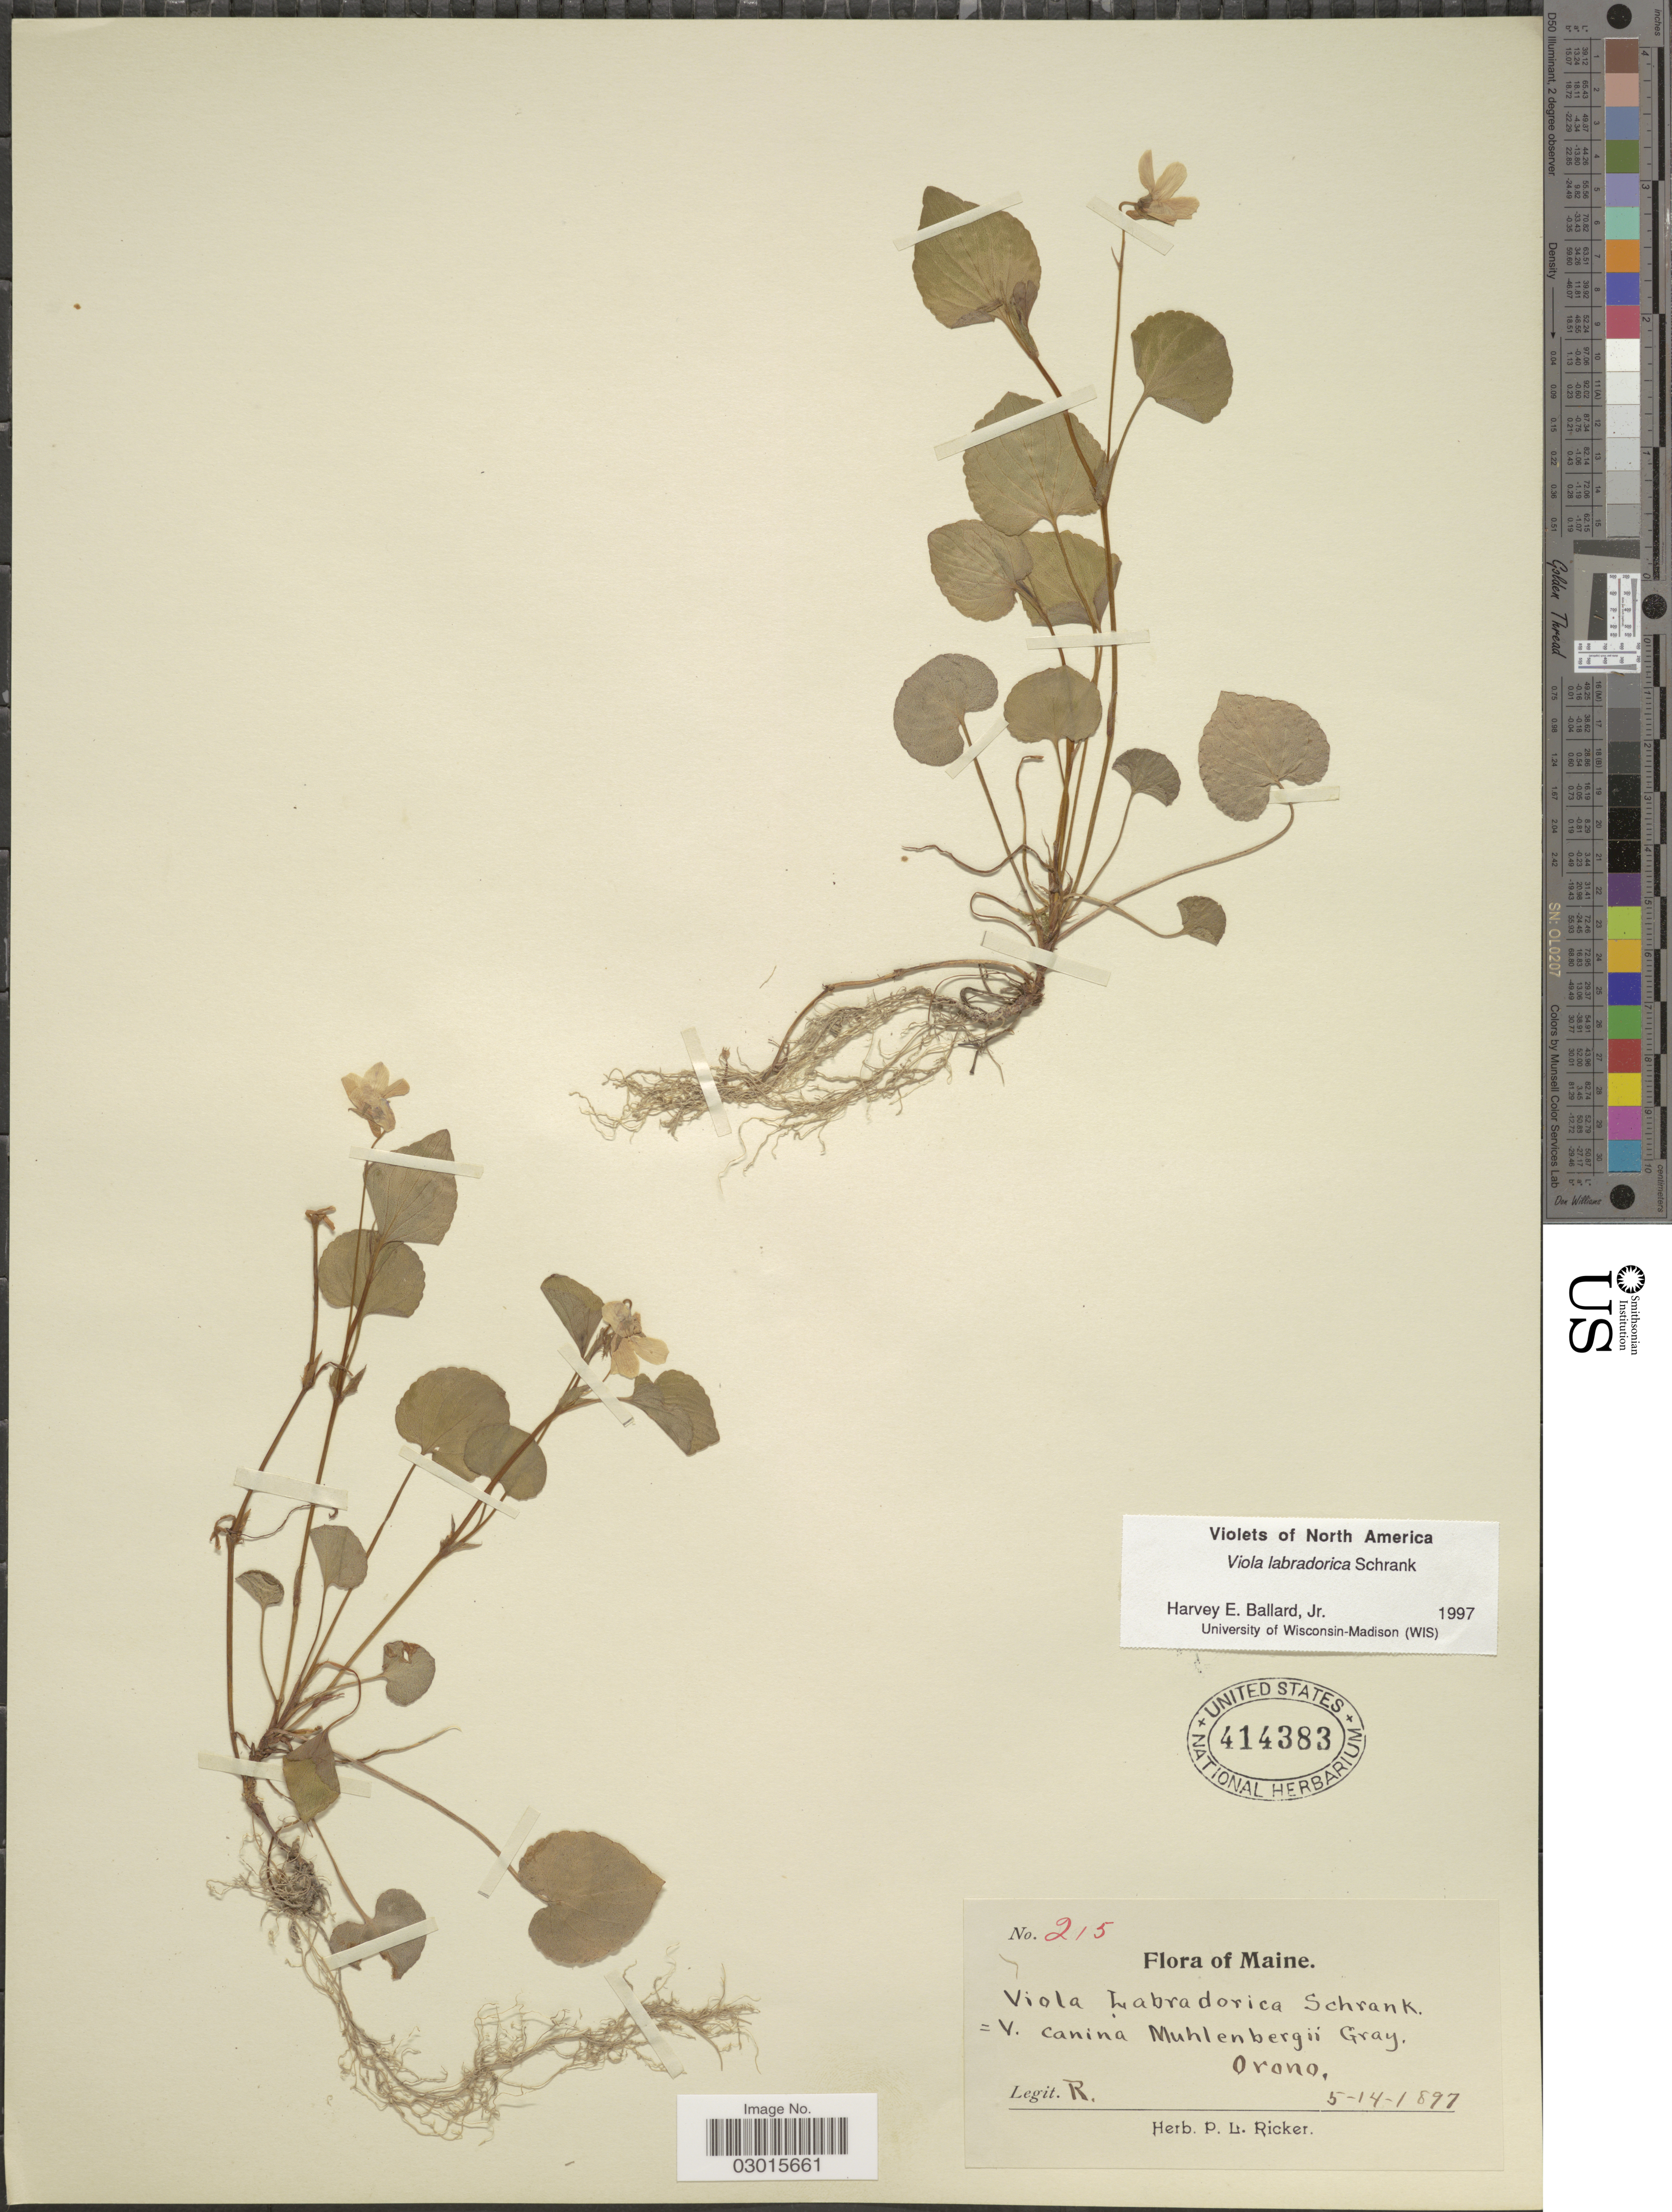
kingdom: Plantae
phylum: Tracheophyta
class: Magnoliopsida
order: Malpighiales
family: Violaceae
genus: Viola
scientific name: Viola labradorica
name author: Schrank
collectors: P. Ricker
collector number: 215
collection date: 1897-05-14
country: United States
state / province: Maine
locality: Orono.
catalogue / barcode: US 414383